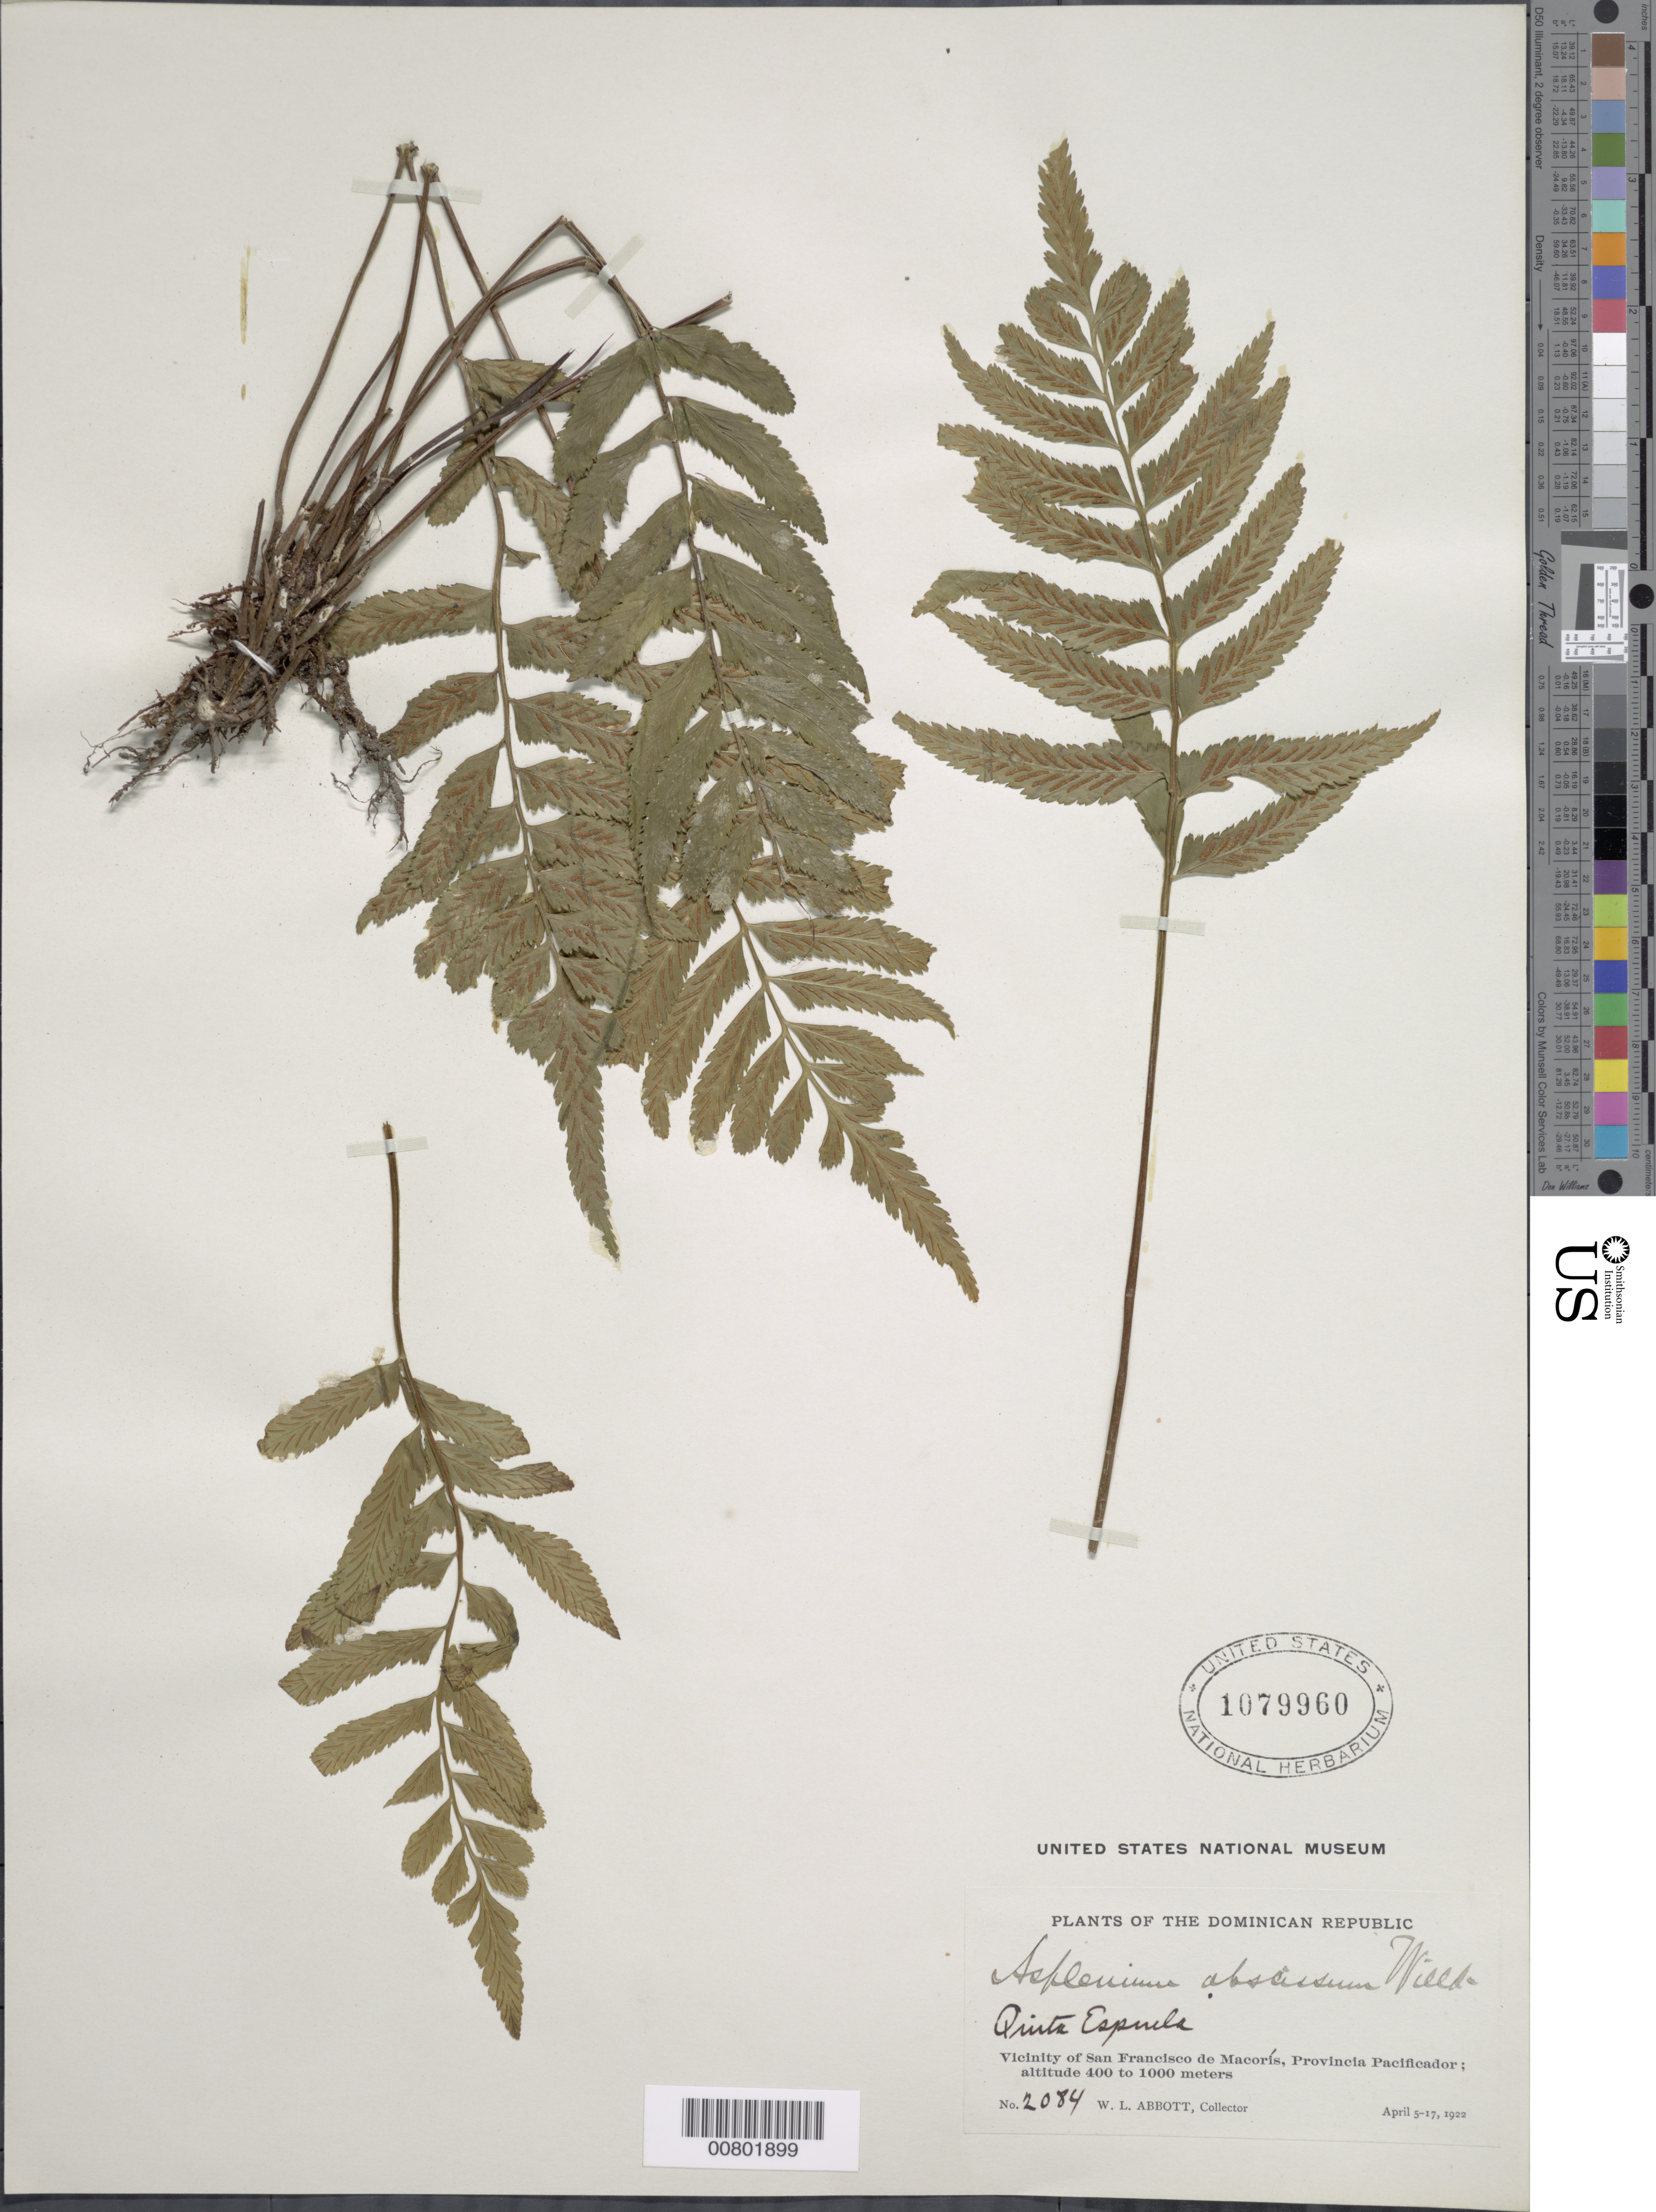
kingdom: Plantae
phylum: Tracheophyta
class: Polypodiopsida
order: Polypodiales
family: Aspleniaceae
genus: Asplenium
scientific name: Asplenium abscissum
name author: Willd.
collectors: W. L. Abbott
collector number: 2084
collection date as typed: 05 Apr 1922 to 17 Apr 1922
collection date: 1922-04-05/1922-04-17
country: Dominican Republic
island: Hispaniola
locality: Prov. Pacificador, vicinity San Francisco de Macorís, Quita Espuela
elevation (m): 400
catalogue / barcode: US 1079960